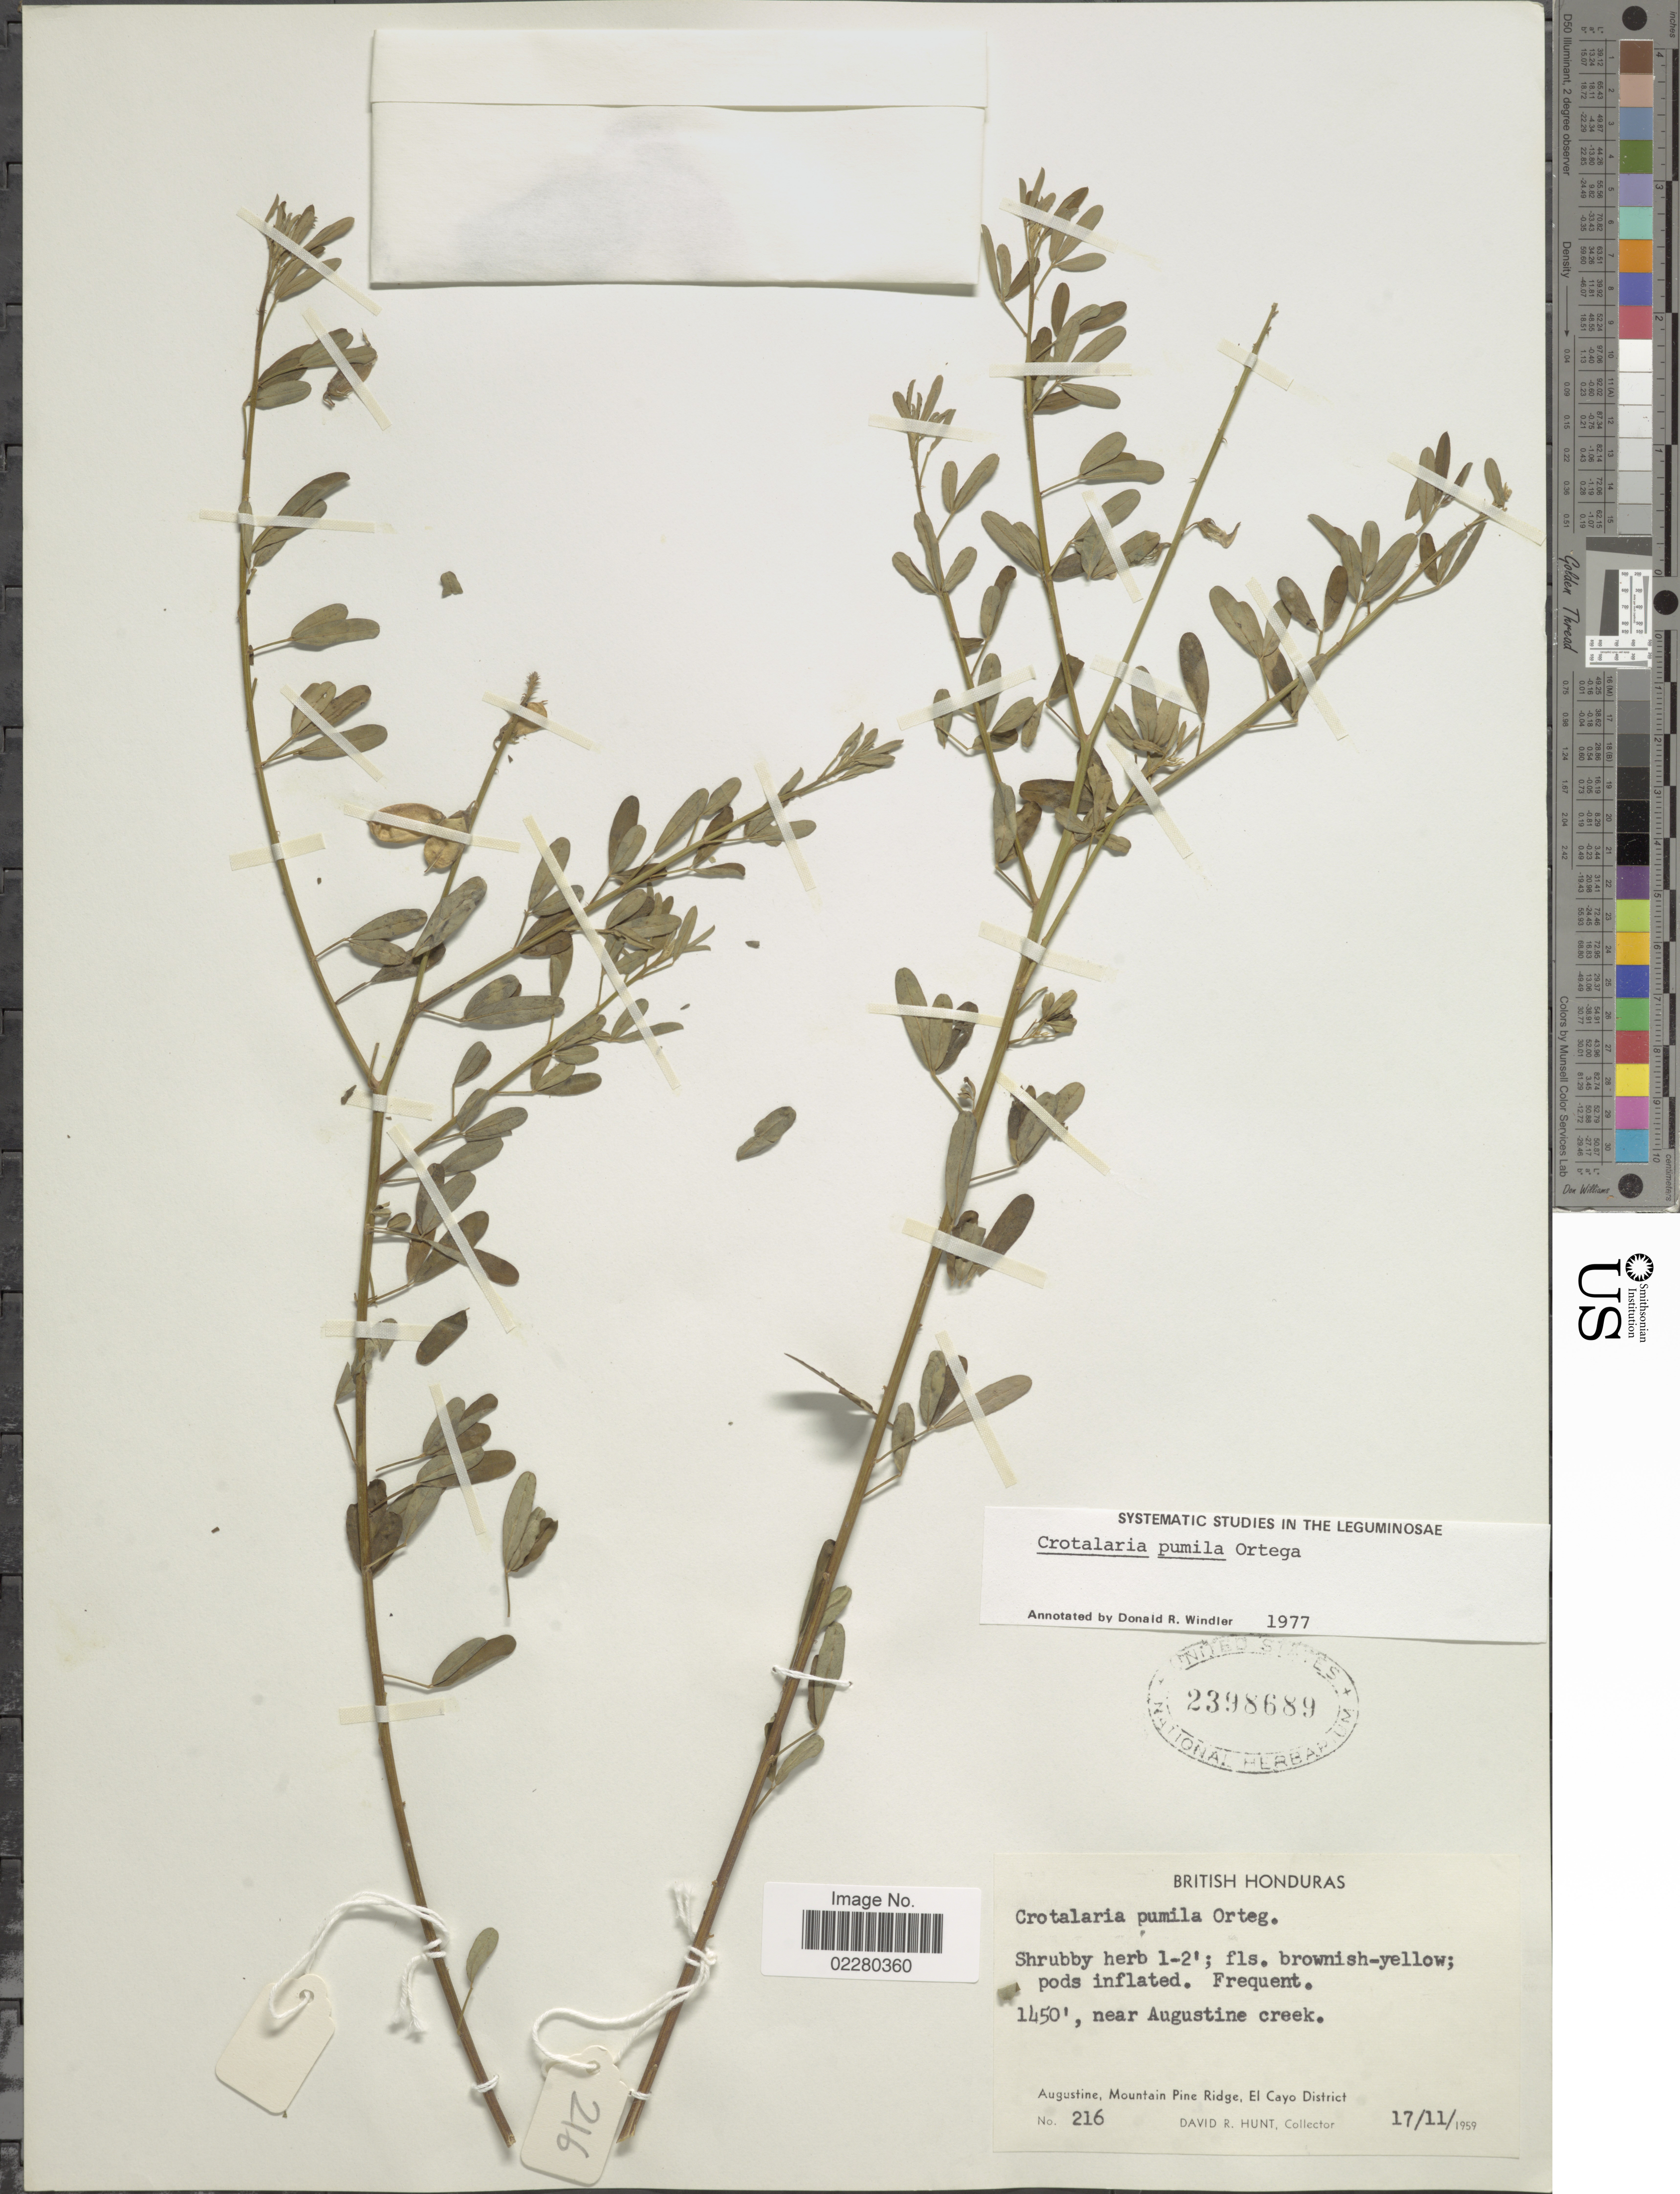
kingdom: Plantae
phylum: Tracheophyta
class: Magnoliopsida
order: Fabales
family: Fabaceae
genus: Crotalaria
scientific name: Crotalaria pumila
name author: Ortega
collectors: D. R. Hunt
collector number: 216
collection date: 1959-11-17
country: Belize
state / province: Cayo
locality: Near Augustine creek. Augustine, Mountain Pine Ridge, El Cayo District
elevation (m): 442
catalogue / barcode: US 2398689